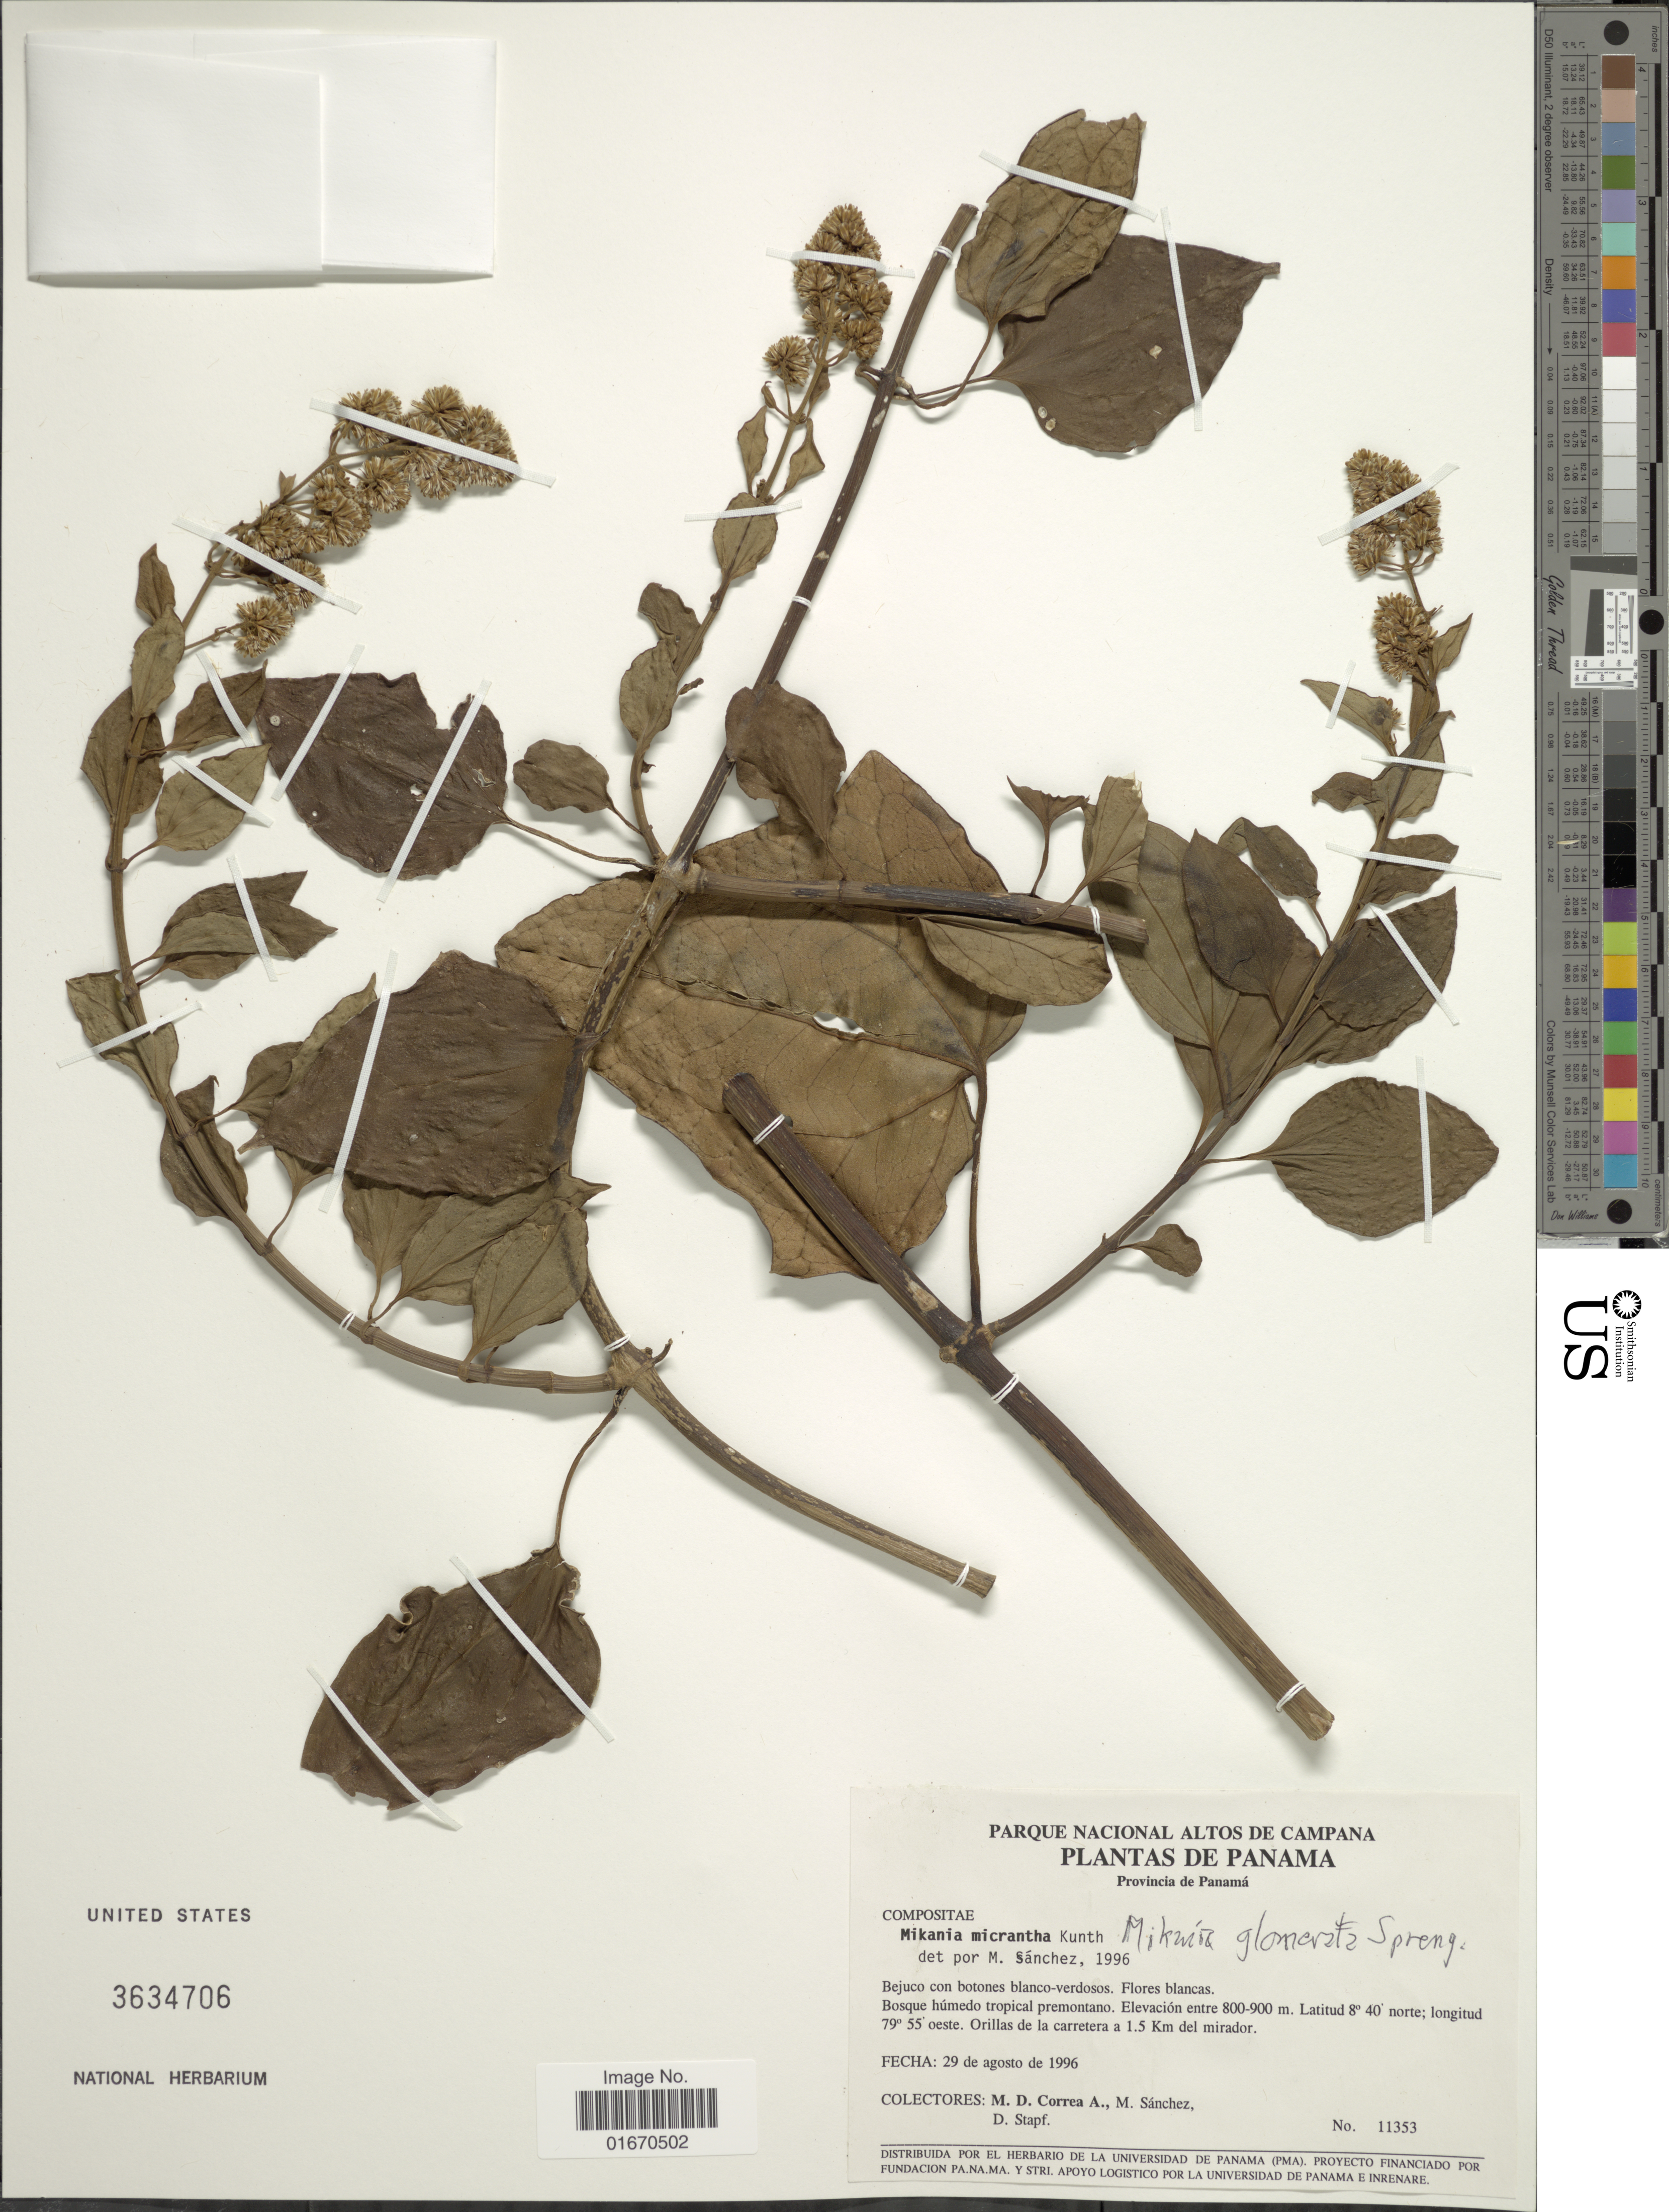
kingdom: Plantae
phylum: Tracheophyta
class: Magnoliopsida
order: Asterales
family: Asteraceae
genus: Mikania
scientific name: Mikania hookeriana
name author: DC.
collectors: M. D. Corrêa-A., M. Sánchez & D. Stapf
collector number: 11353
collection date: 1996-08-29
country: Panama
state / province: Panamá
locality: Orillas de la carretera a 1.5 km del mirador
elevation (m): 800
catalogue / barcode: US 3634706